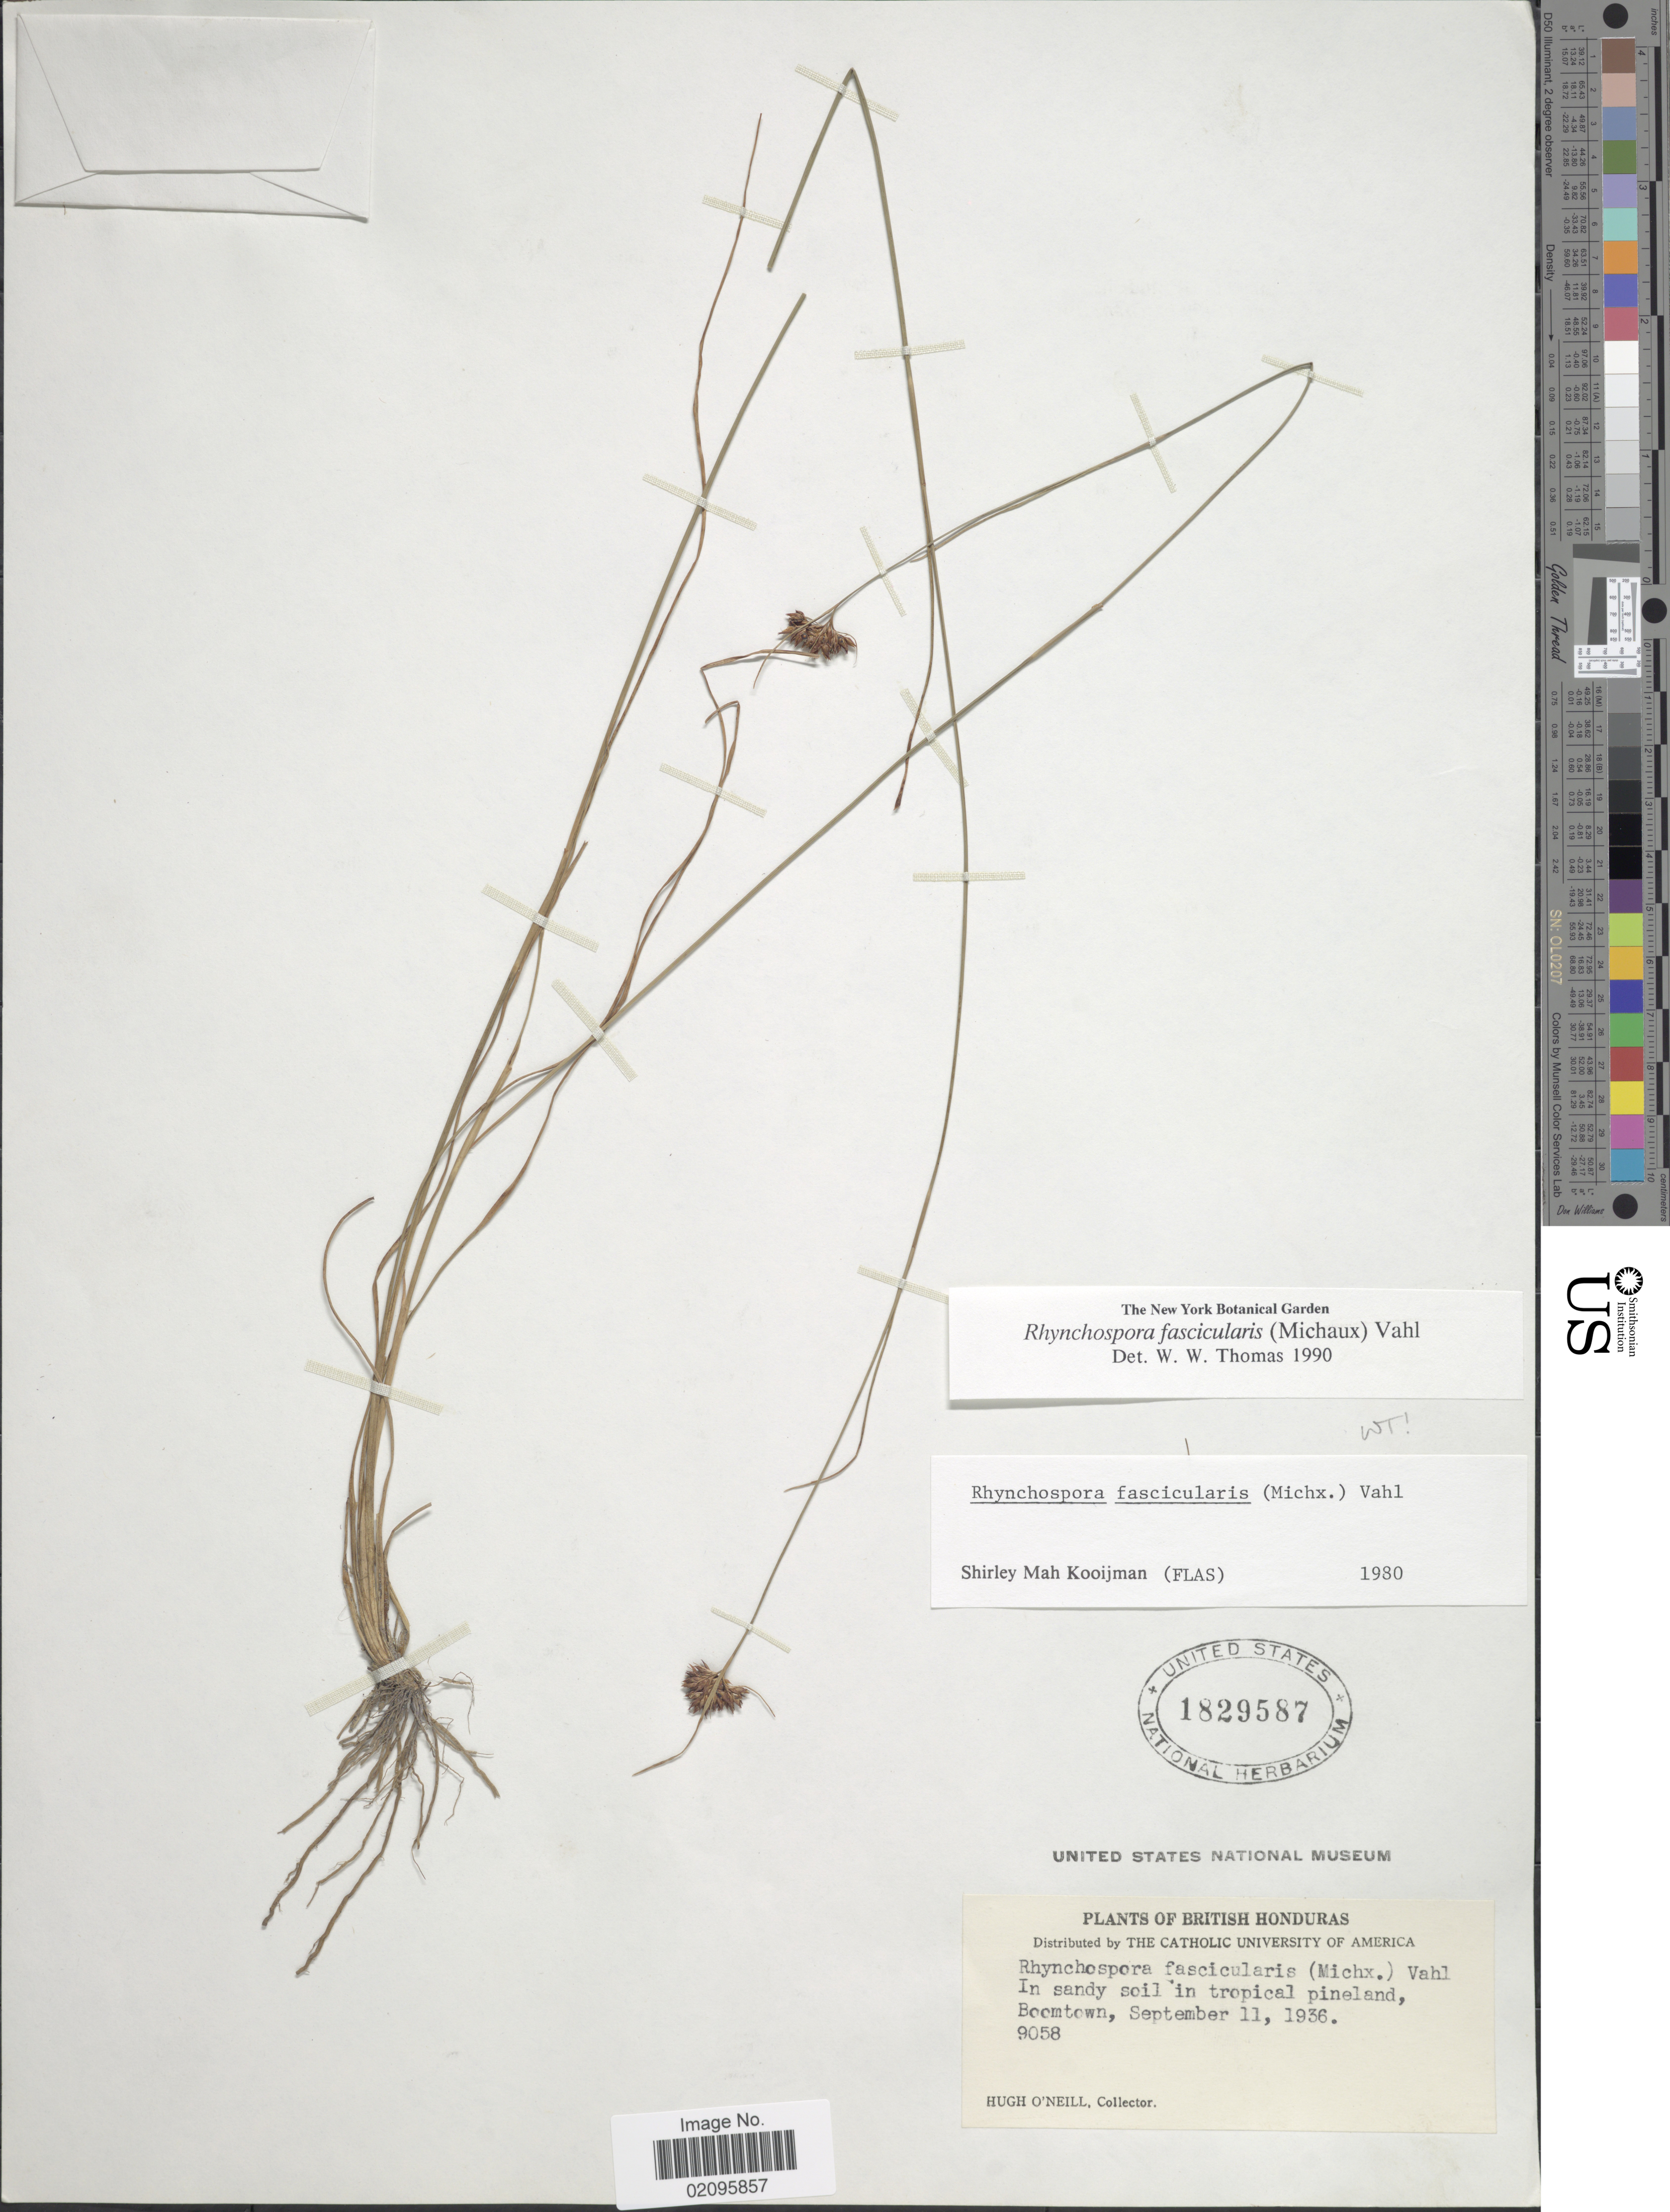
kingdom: Plantae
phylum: Tracheophyta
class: Liliopsida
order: Poales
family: Cyperaceae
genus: Rhynchospora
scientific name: Rhynchospora fascicularis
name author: (Michx.) Vahl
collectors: H. O'Neill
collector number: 9058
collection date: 1936-09-11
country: Belize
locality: British Honduras, in sandy soil in tropical pineland, Boomtown.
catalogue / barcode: US 1829587